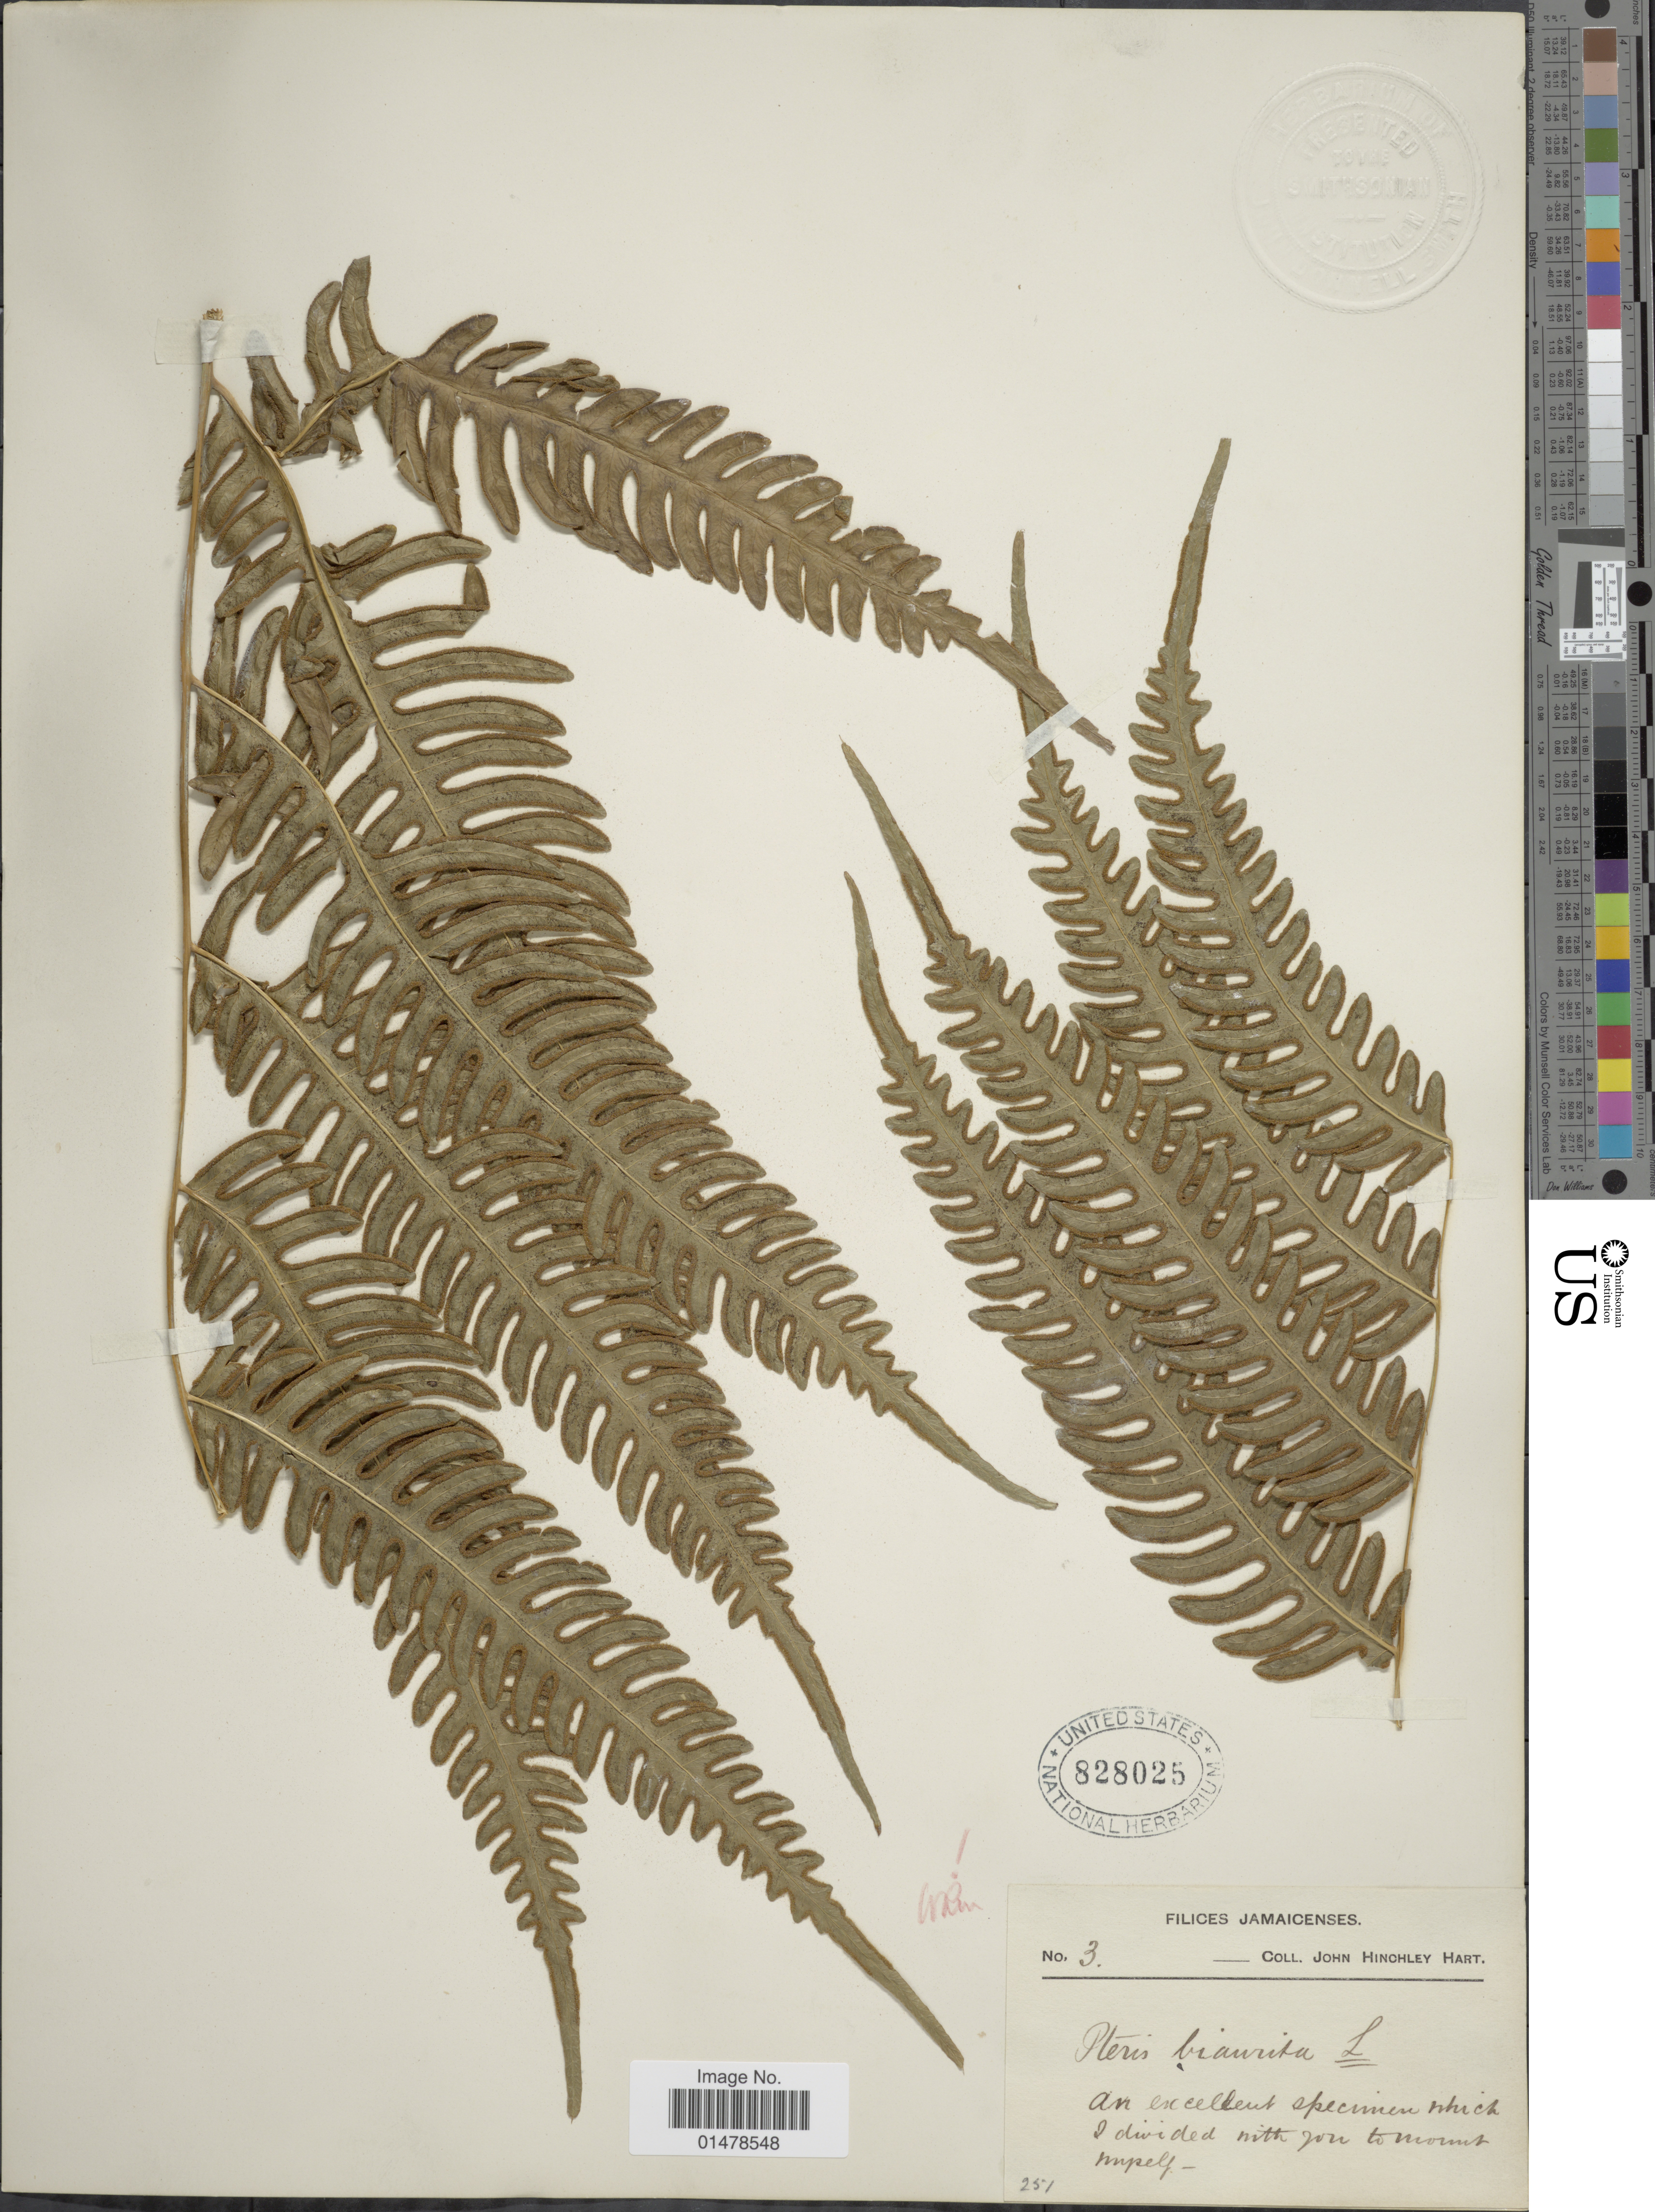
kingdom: Plantae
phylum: Tracheophyta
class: Polypodiopsida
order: Polypodiales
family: Pteridaceae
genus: Pteris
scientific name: Pteris biaurita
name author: L.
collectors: J. H. Hart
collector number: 3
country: Jamaica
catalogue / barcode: US 828025